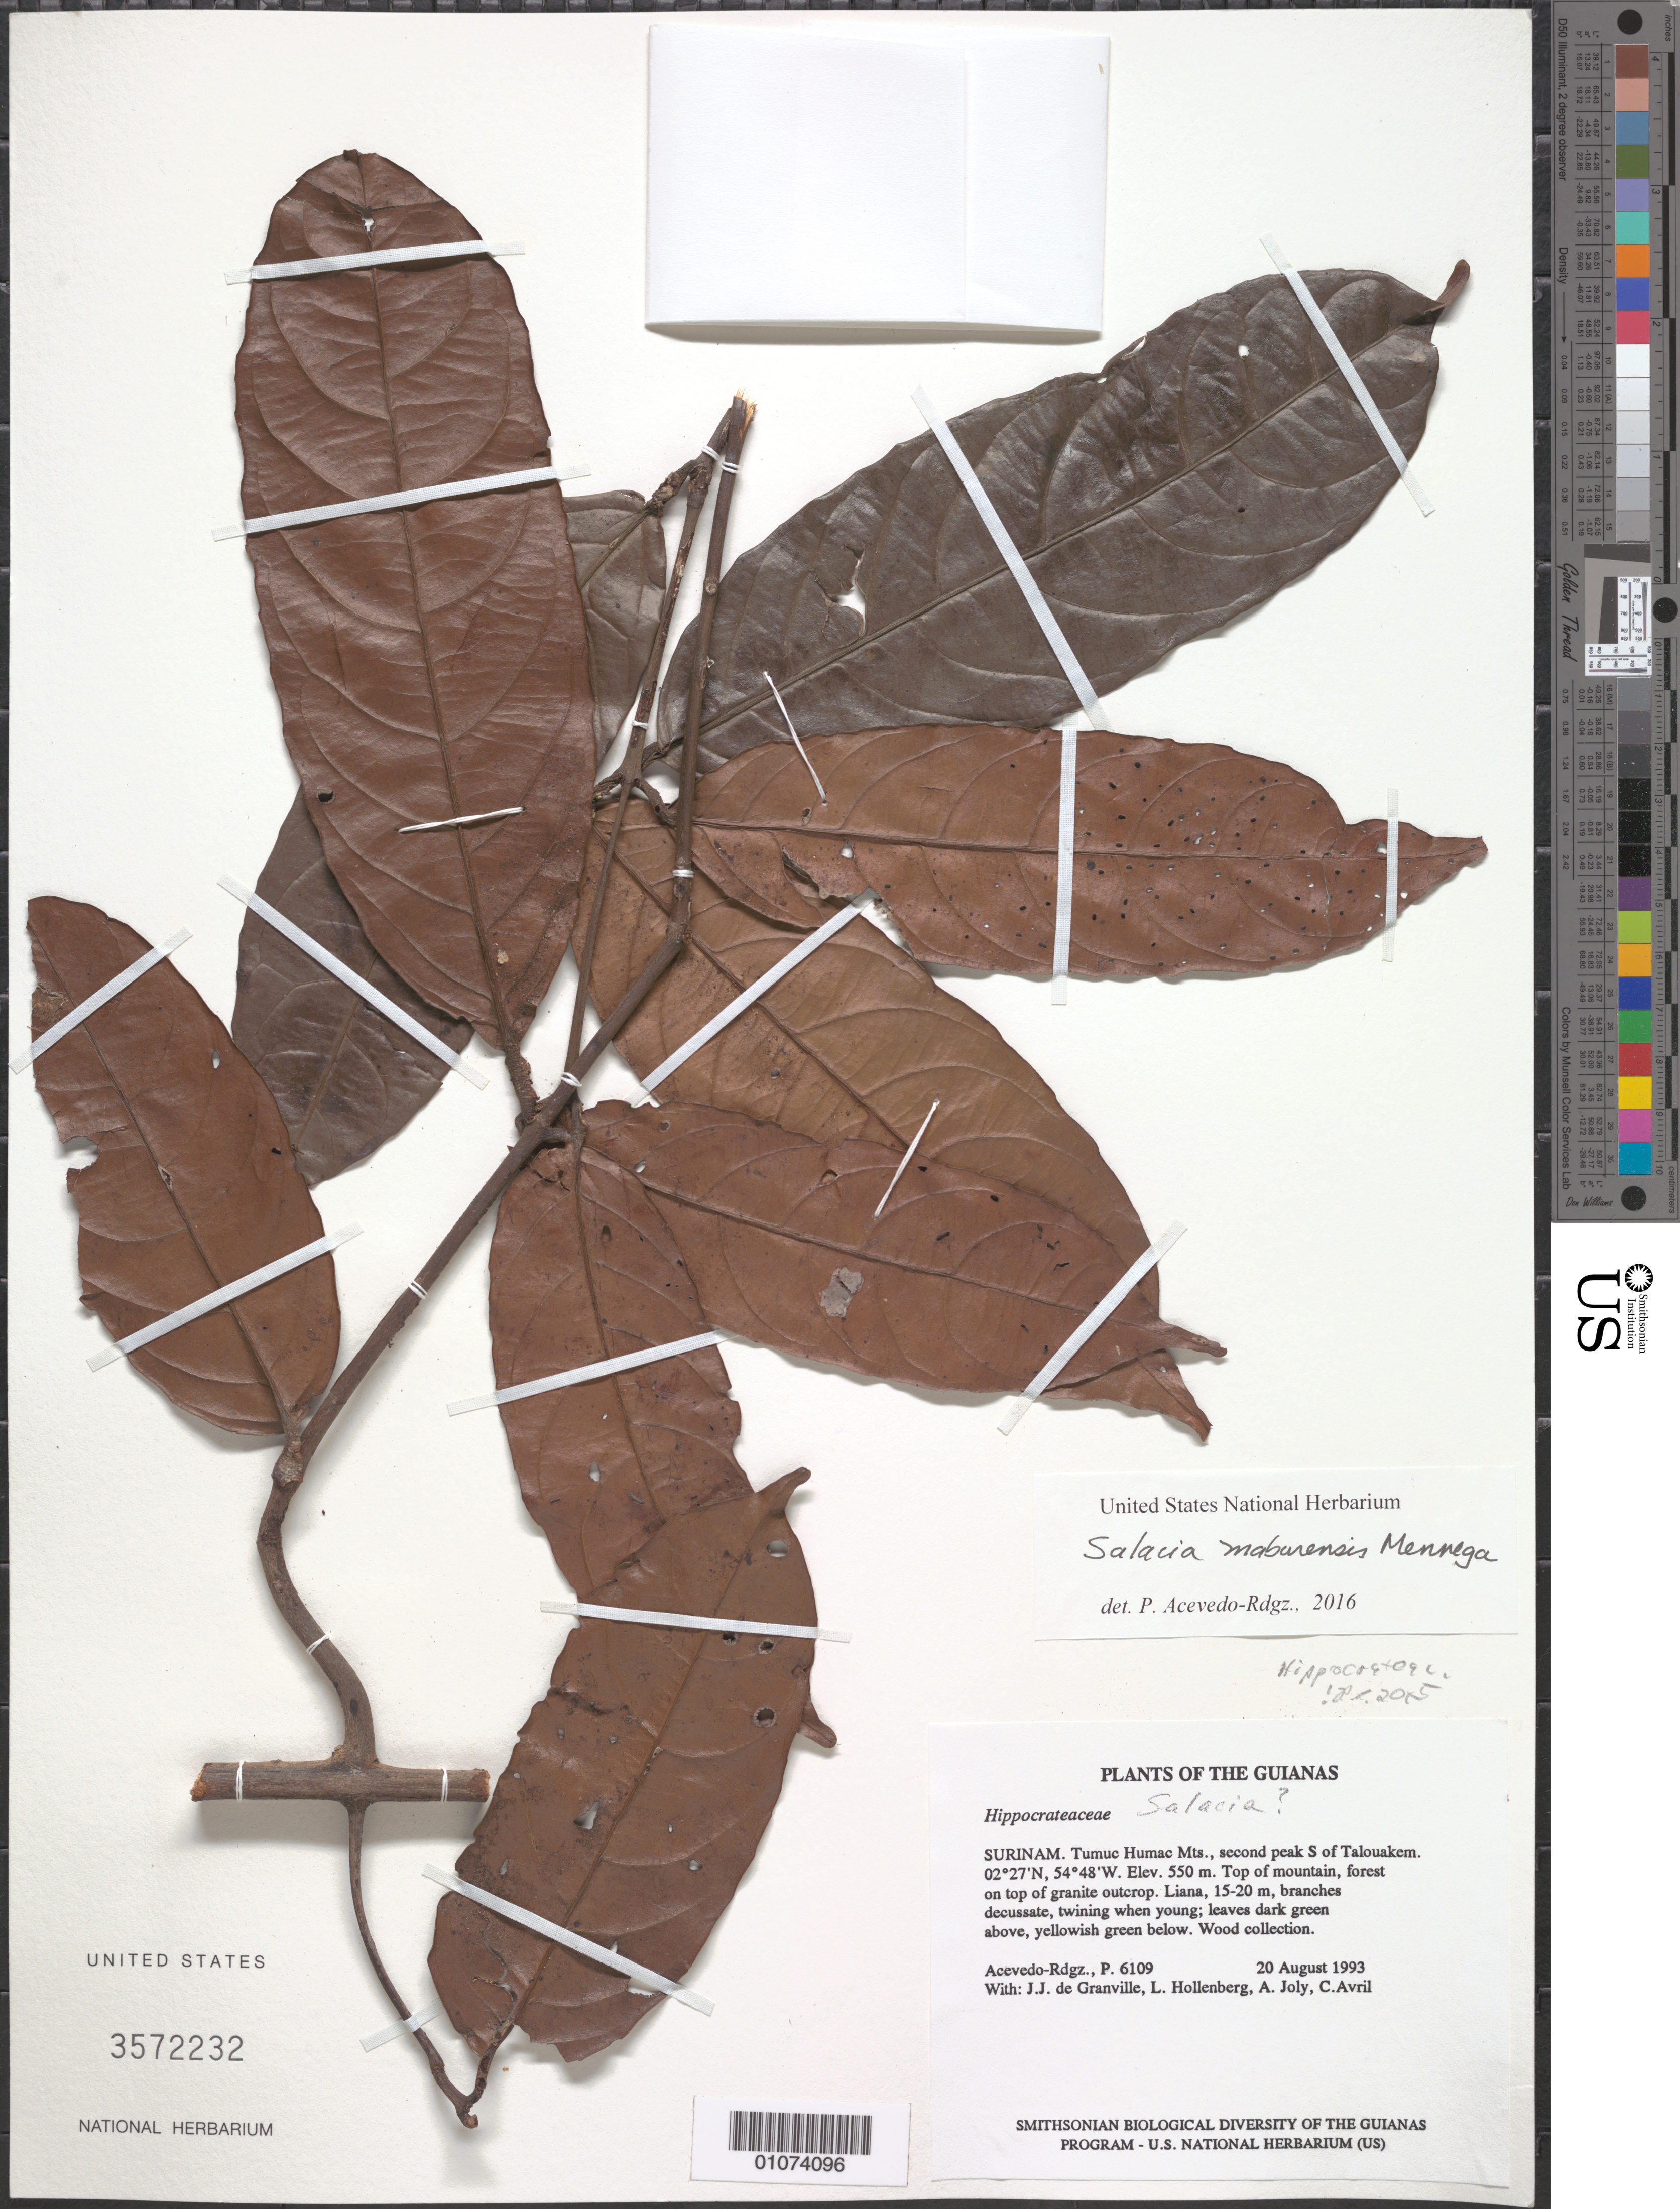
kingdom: Plantae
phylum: Tracheophyta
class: Magnoliopsida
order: Celastrales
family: Celastraceae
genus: Salacia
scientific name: Salacia maburensis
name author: Mennega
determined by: Acevedo-Rodríguez, P., (BOT), Smithsonian Institution - National Museum of Natural History (UNITED STATES)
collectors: P. Acevedo-Rodr., J.-J. de Granville, L. Hollenberg, A. Joly & C. Avril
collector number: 6109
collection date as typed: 20 August 1993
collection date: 1993-08-20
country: Suriname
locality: Tumuc Humac Mts., second peak S of Talouakem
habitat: Top of mountain, forest on top of granite outcrop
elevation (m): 550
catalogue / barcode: US 3572232